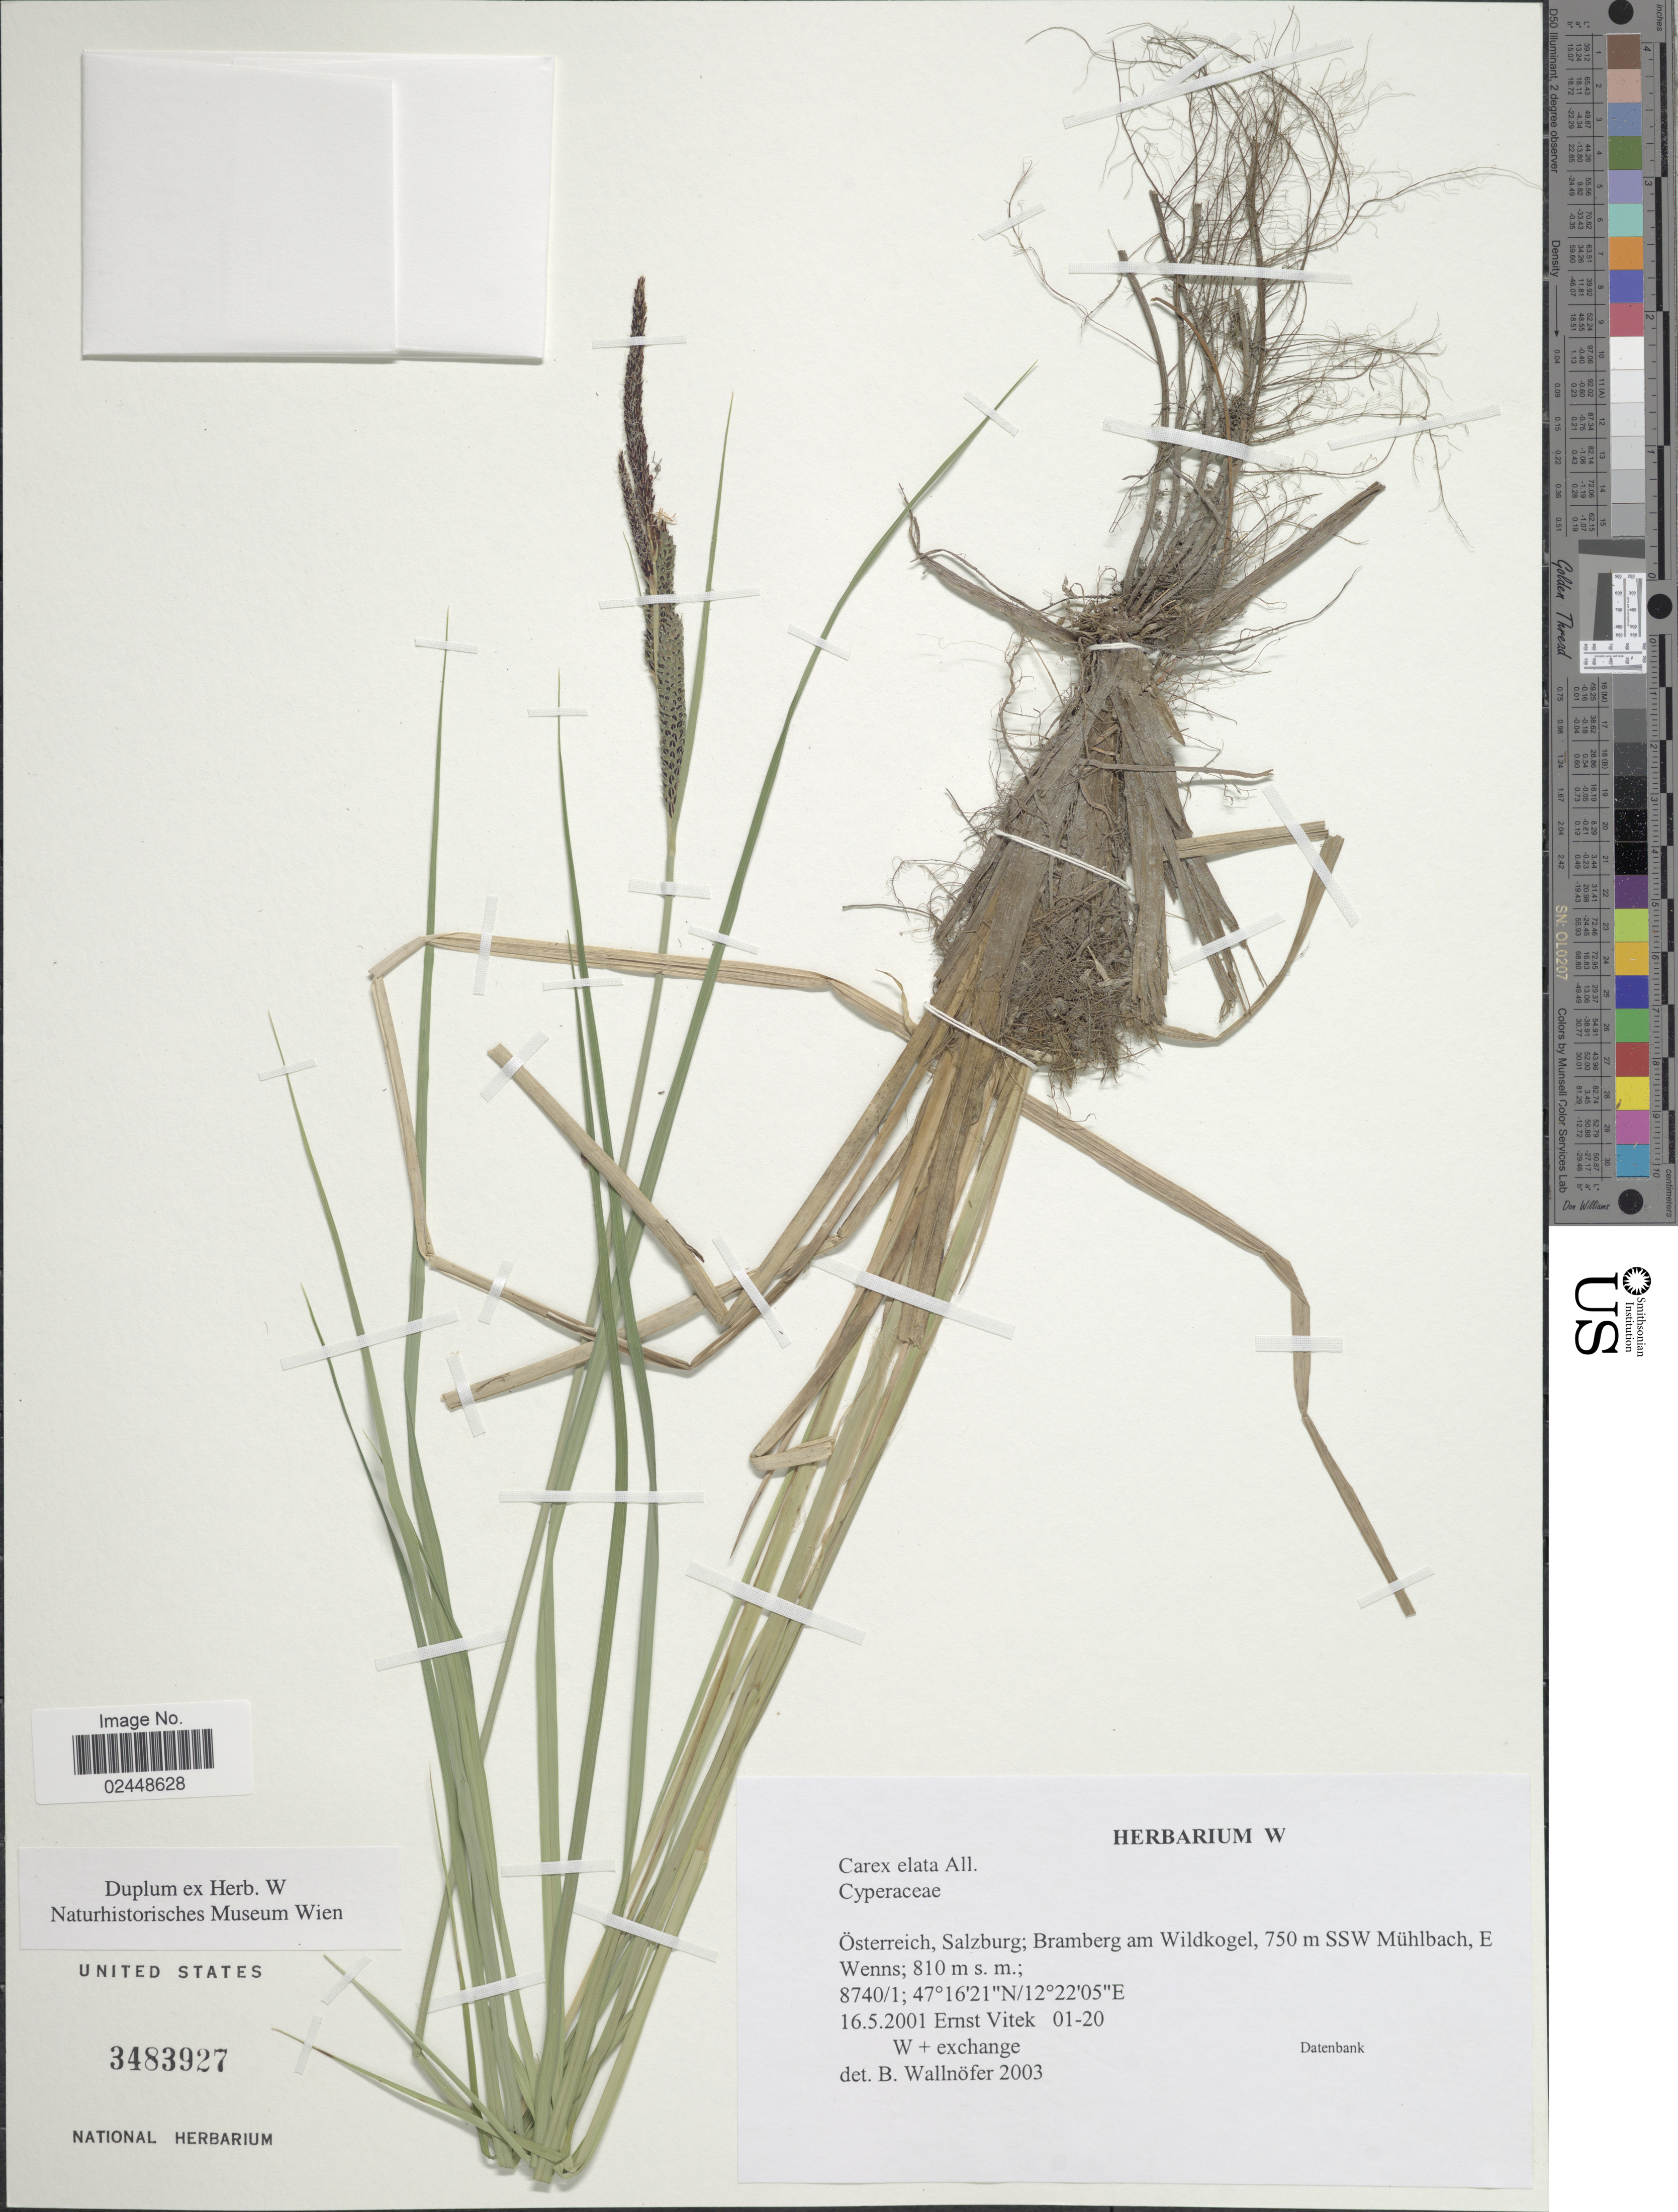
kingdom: Plantae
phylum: Tracheophyta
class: Liliopsida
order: Poales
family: Cyperaceae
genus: Carex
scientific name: Carex elata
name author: All.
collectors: E. Vitek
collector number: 01-20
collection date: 2001-05-16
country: Austria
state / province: Salzburg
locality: Osterreich: Bramberg am Wildkogel, 750 m SSW Muhlbach, E Wenns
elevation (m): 810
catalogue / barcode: US 3483927